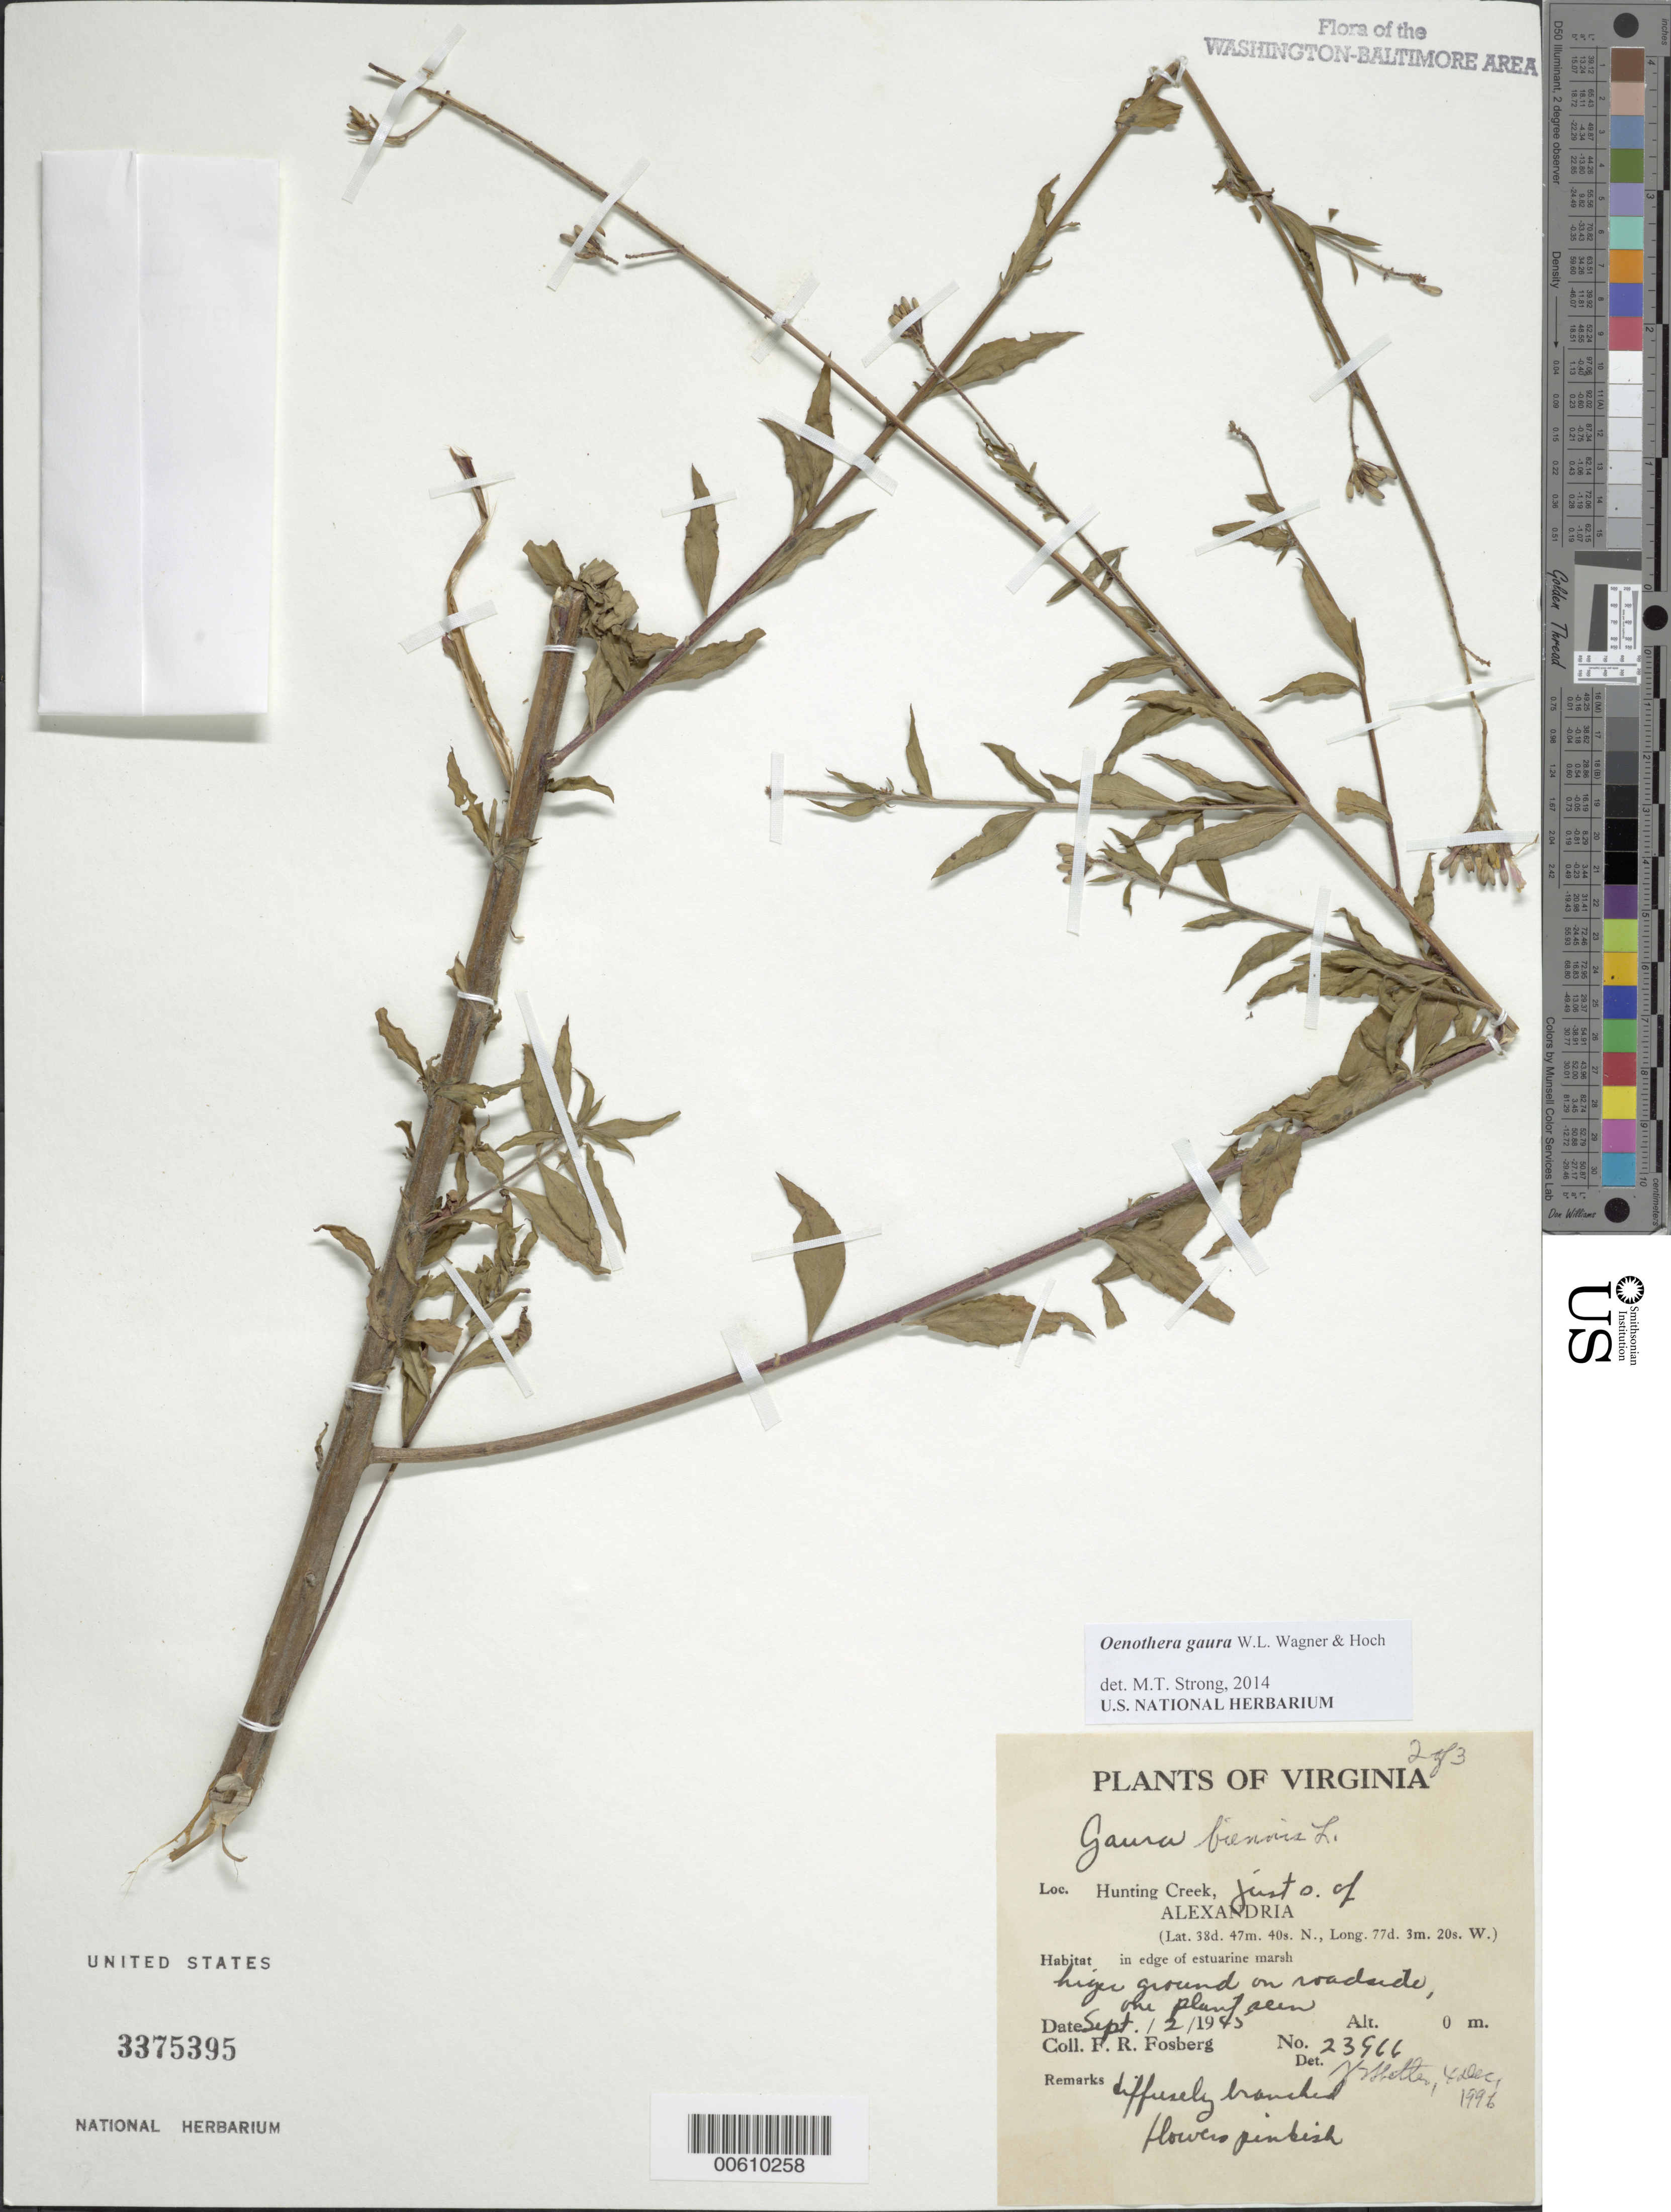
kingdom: Plantae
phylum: Tracheophyta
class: Magnoliopsida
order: Myrtales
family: Onagraceae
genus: Oenothera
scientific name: Oenothera gaura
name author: W.L. Wagner & Hoch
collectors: F. R. Fosberg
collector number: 23966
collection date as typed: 02 Sep 1945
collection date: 1945-09-02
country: United States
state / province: Virginia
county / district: Fairfax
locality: Hunting Creek, S of Alexandria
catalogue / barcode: US 3375395